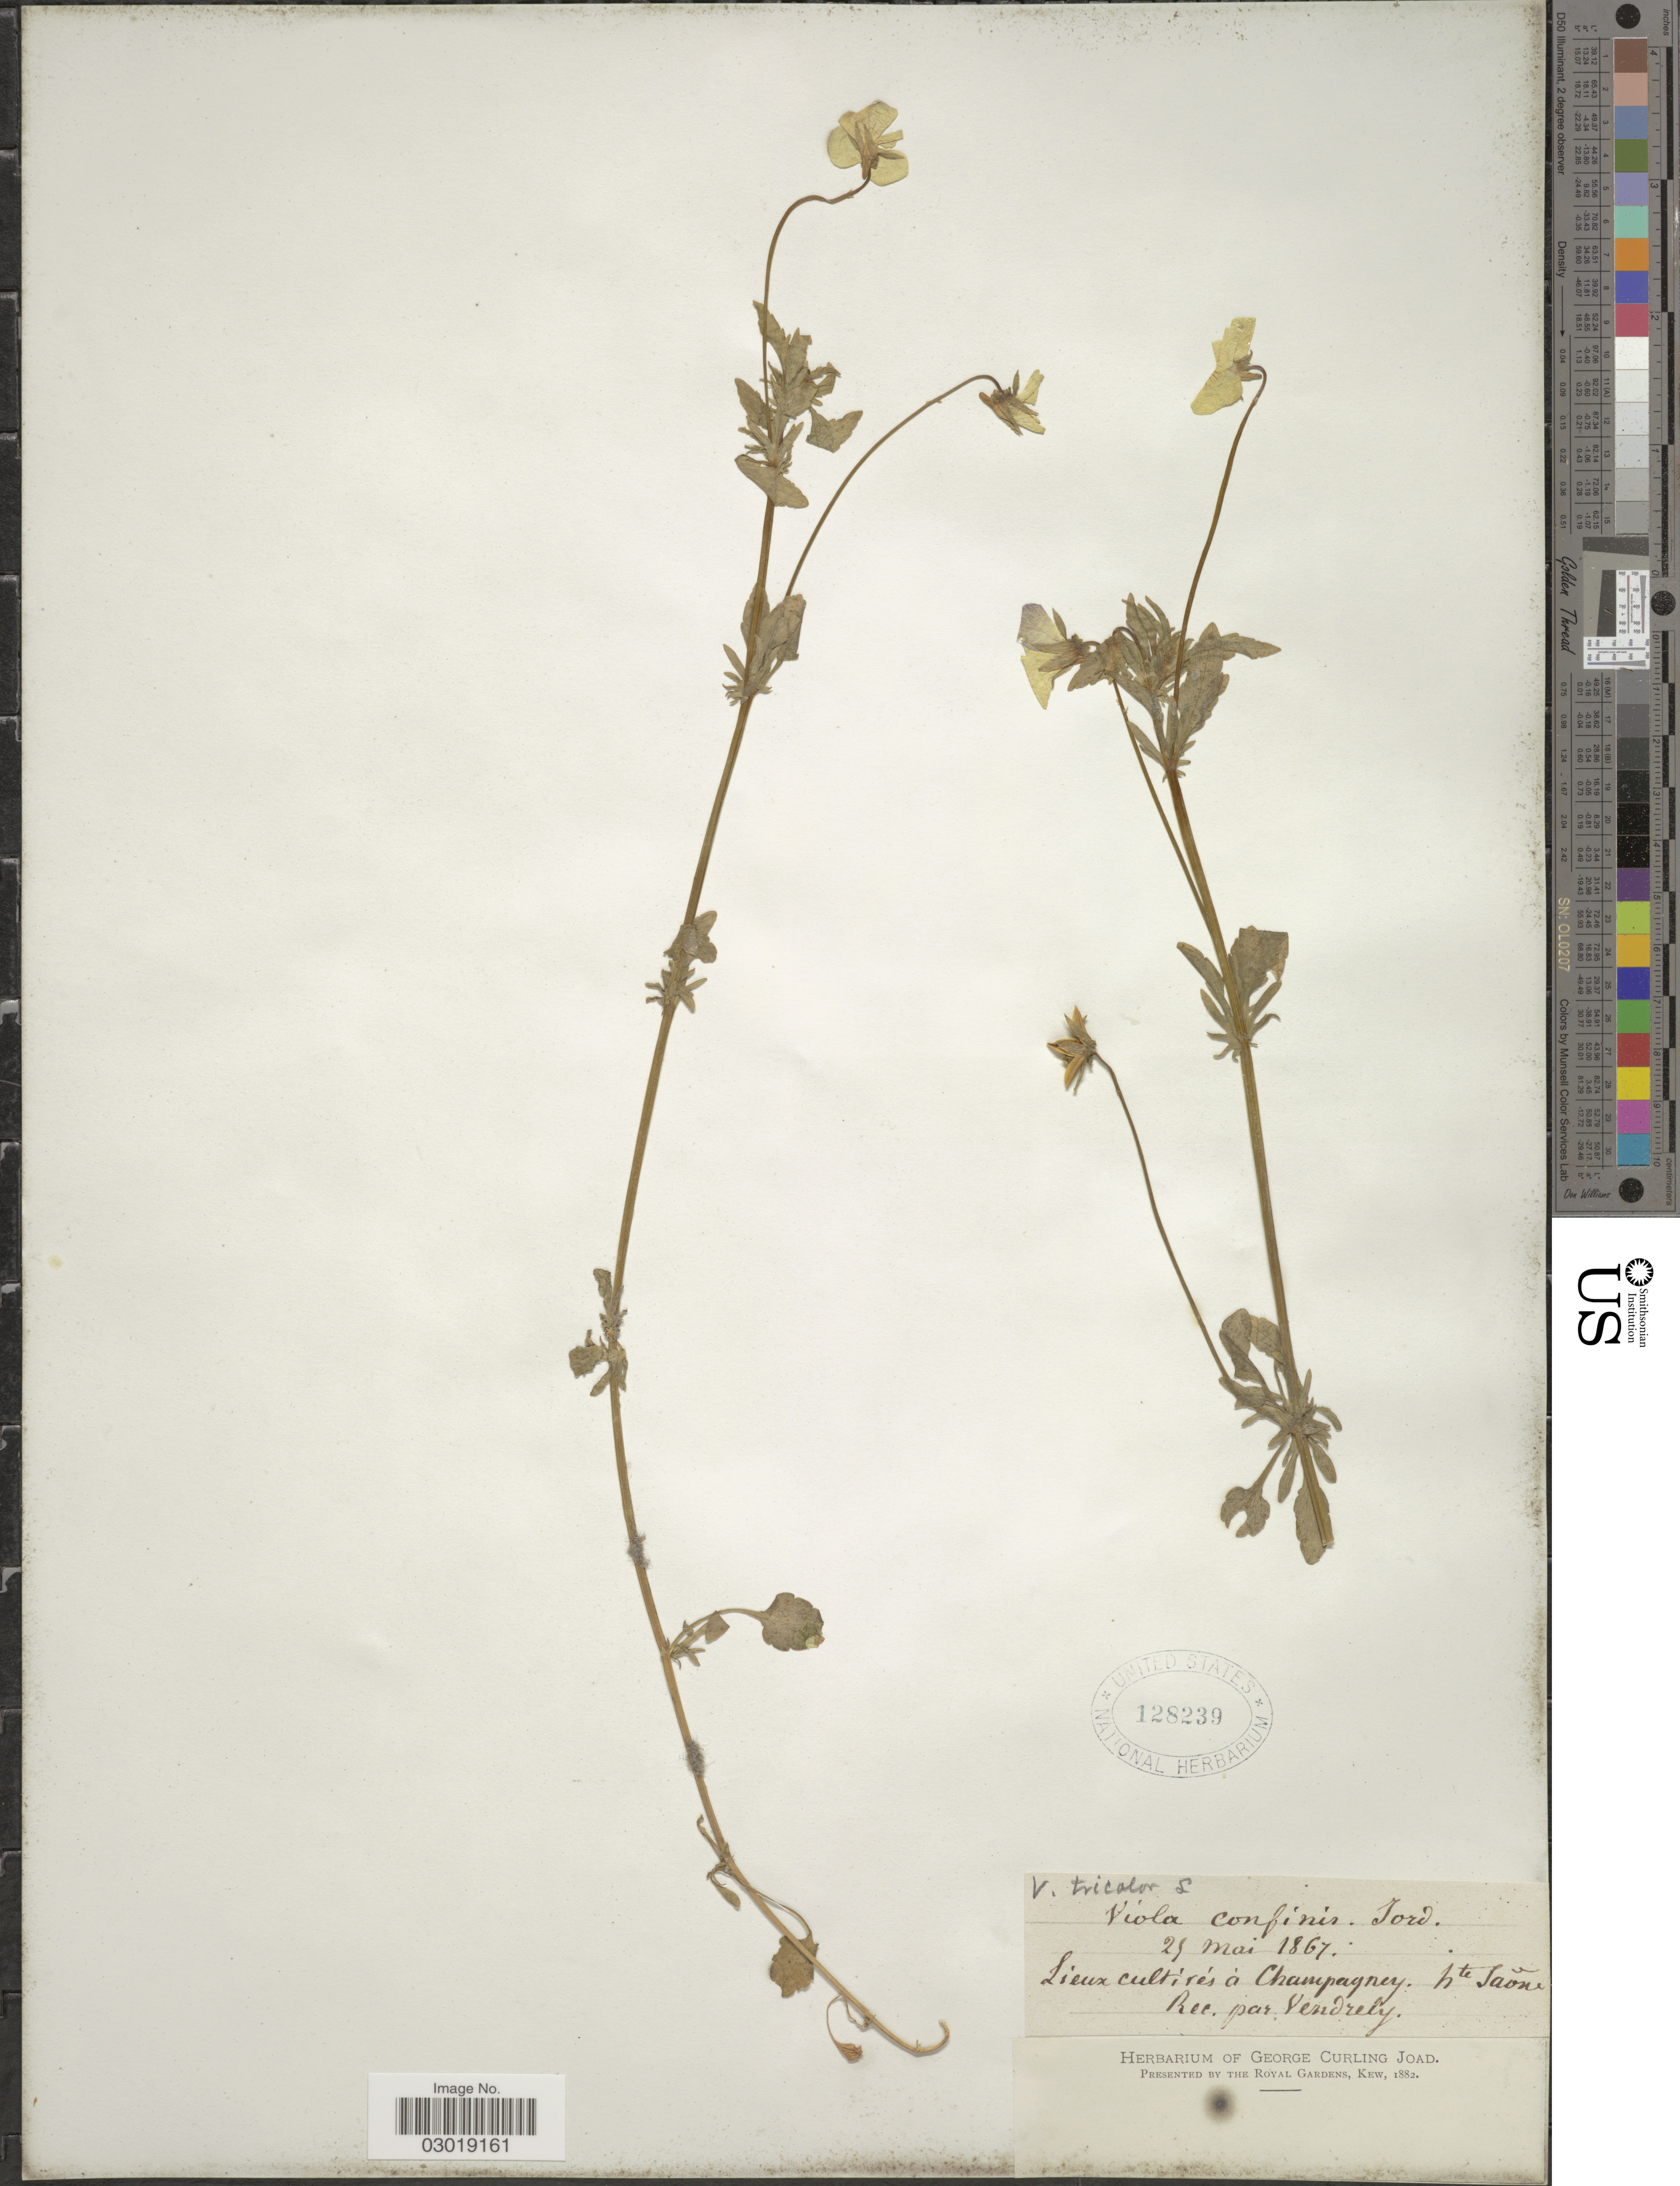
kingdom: Plantae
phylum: Tracheophyta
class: Magnoliopsida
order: Malpighiales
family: Violaceae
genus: Viola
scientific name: Viola tricolor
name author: L.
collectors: C. Vendrely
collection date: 1867-05-25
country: France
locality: Lieux cultivés á Champagney. hte Savoie.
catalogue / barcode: US 128239